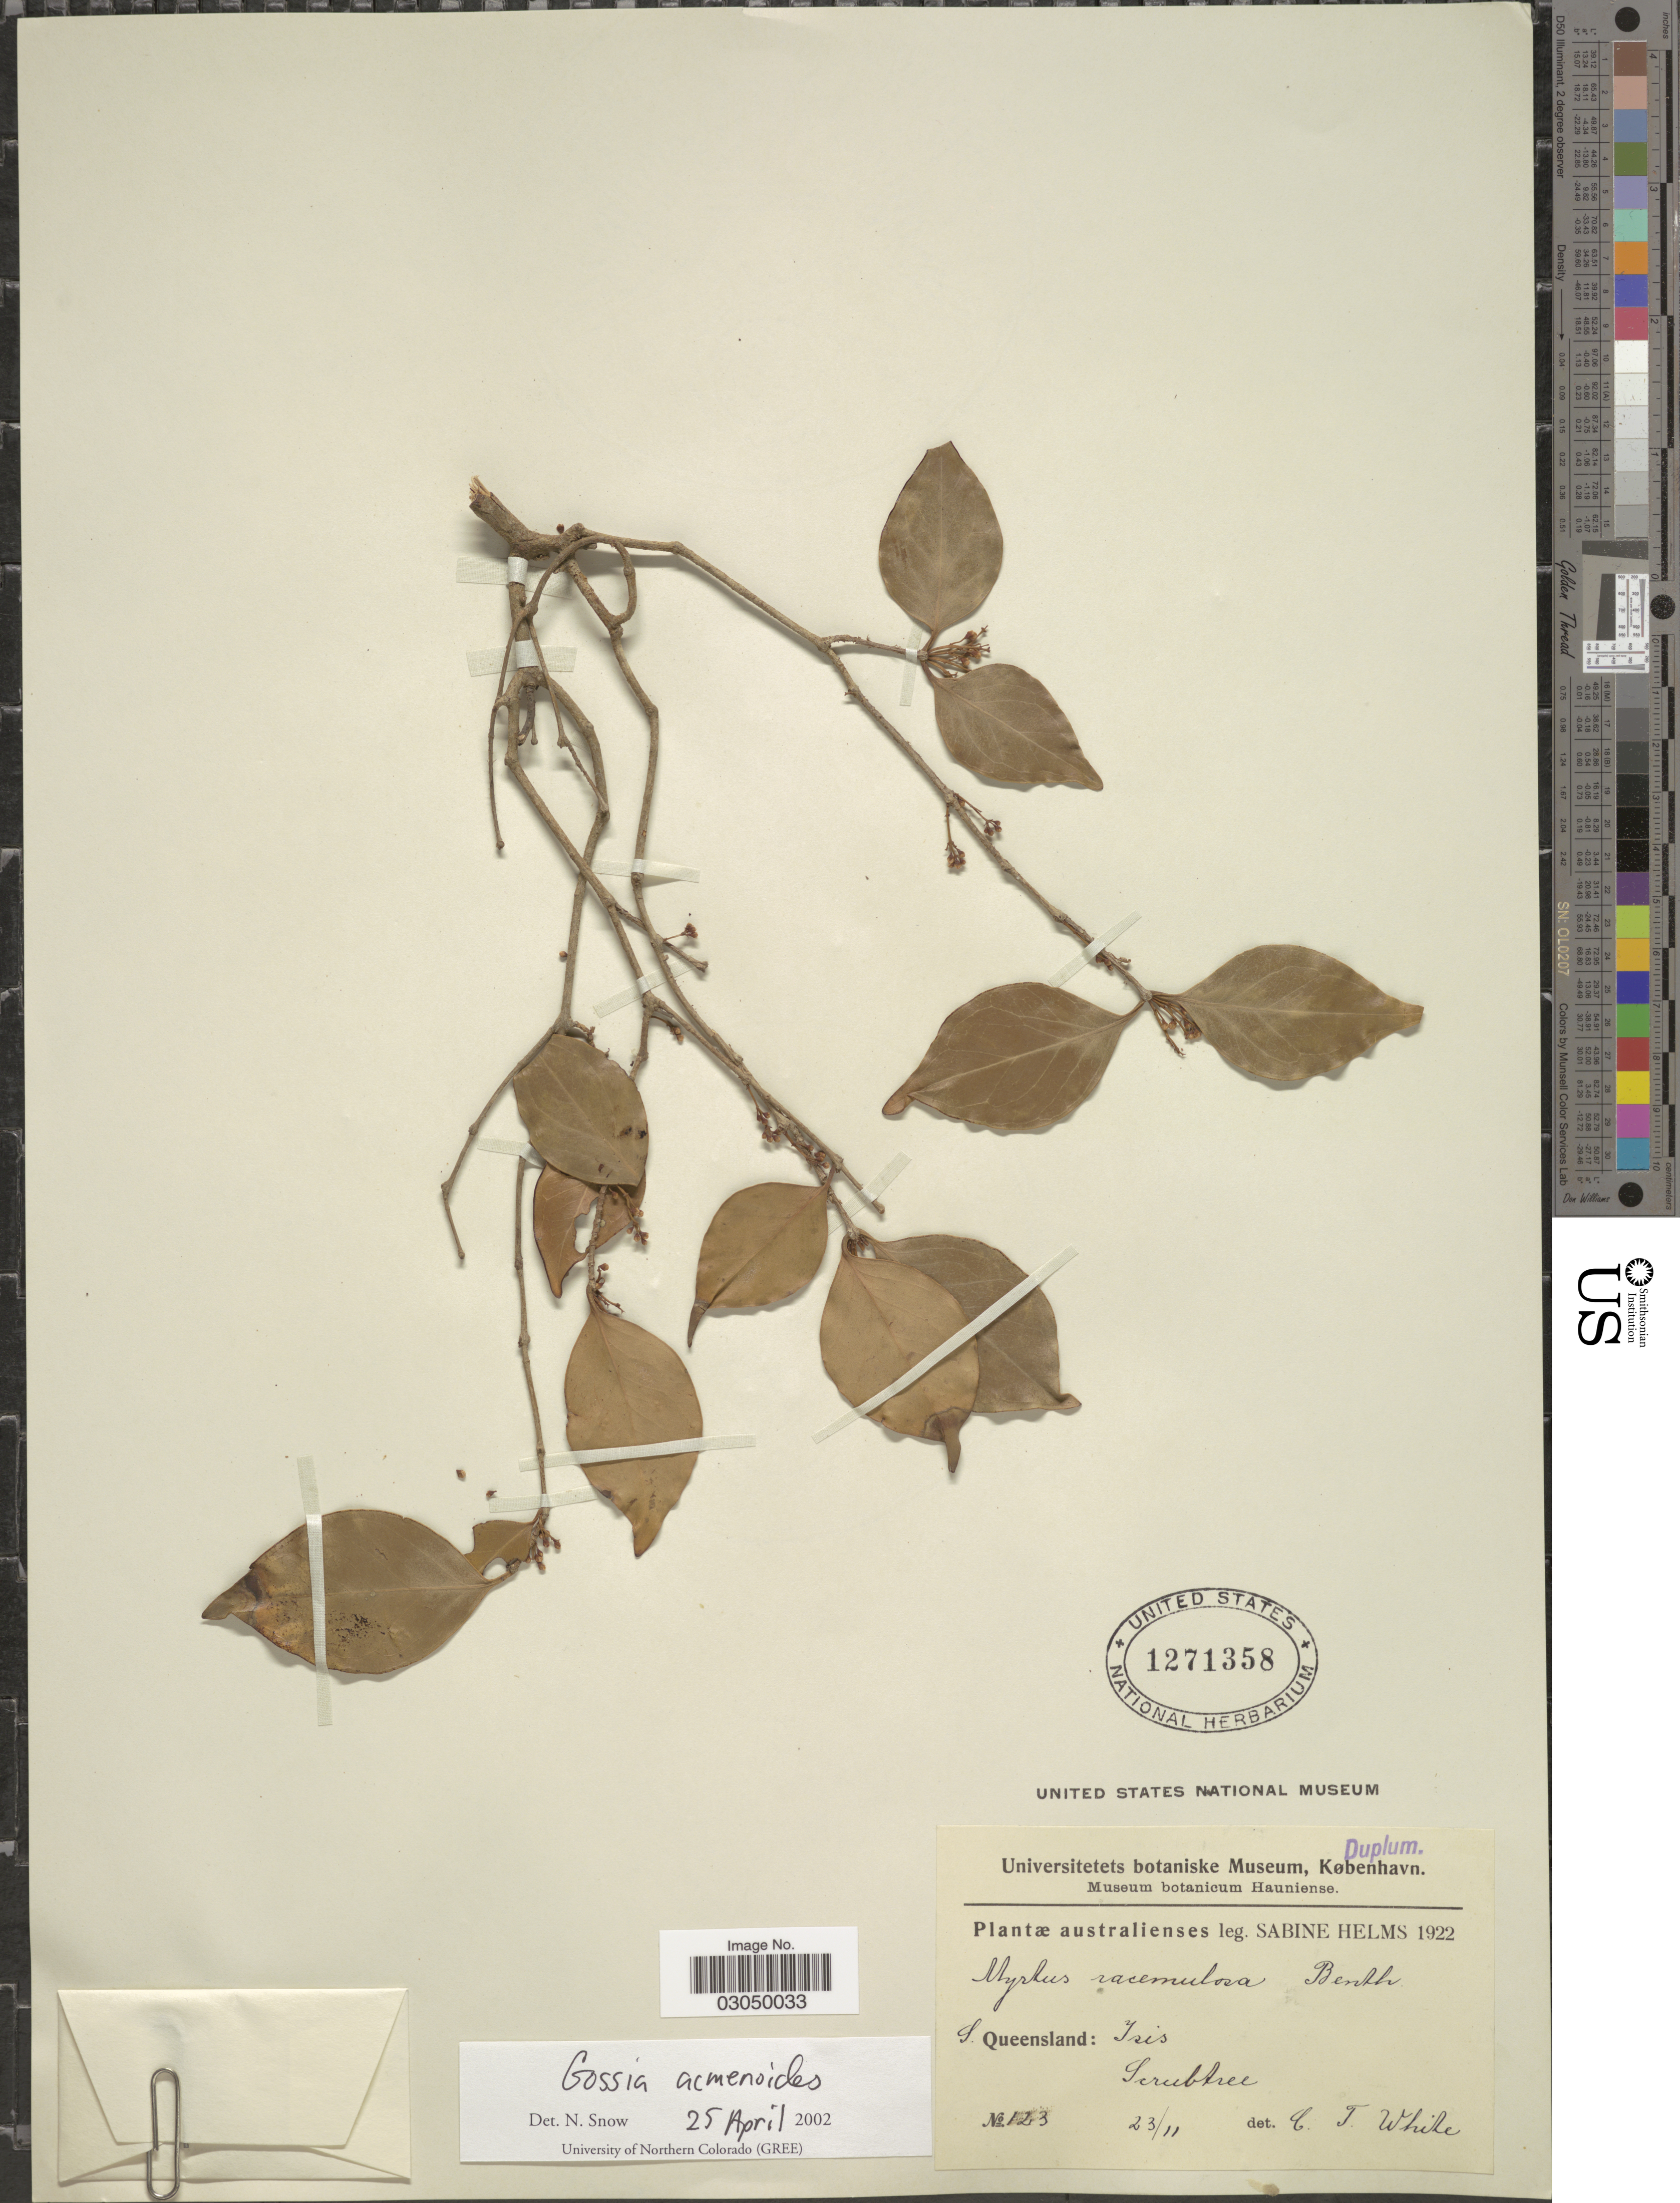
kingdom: Plantae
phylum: Tracheophyta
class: Magnoliopsida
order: Myrtales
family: Myrtaceae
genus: Gossia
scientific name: Gossia acmenoides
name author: (F. Muell.) N. Snow & Guymer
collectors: S. Helms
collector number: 123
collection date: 1922-11-23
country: Australia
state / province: Queensland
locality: S. Queensland: Isis.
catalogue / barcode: US 1271358